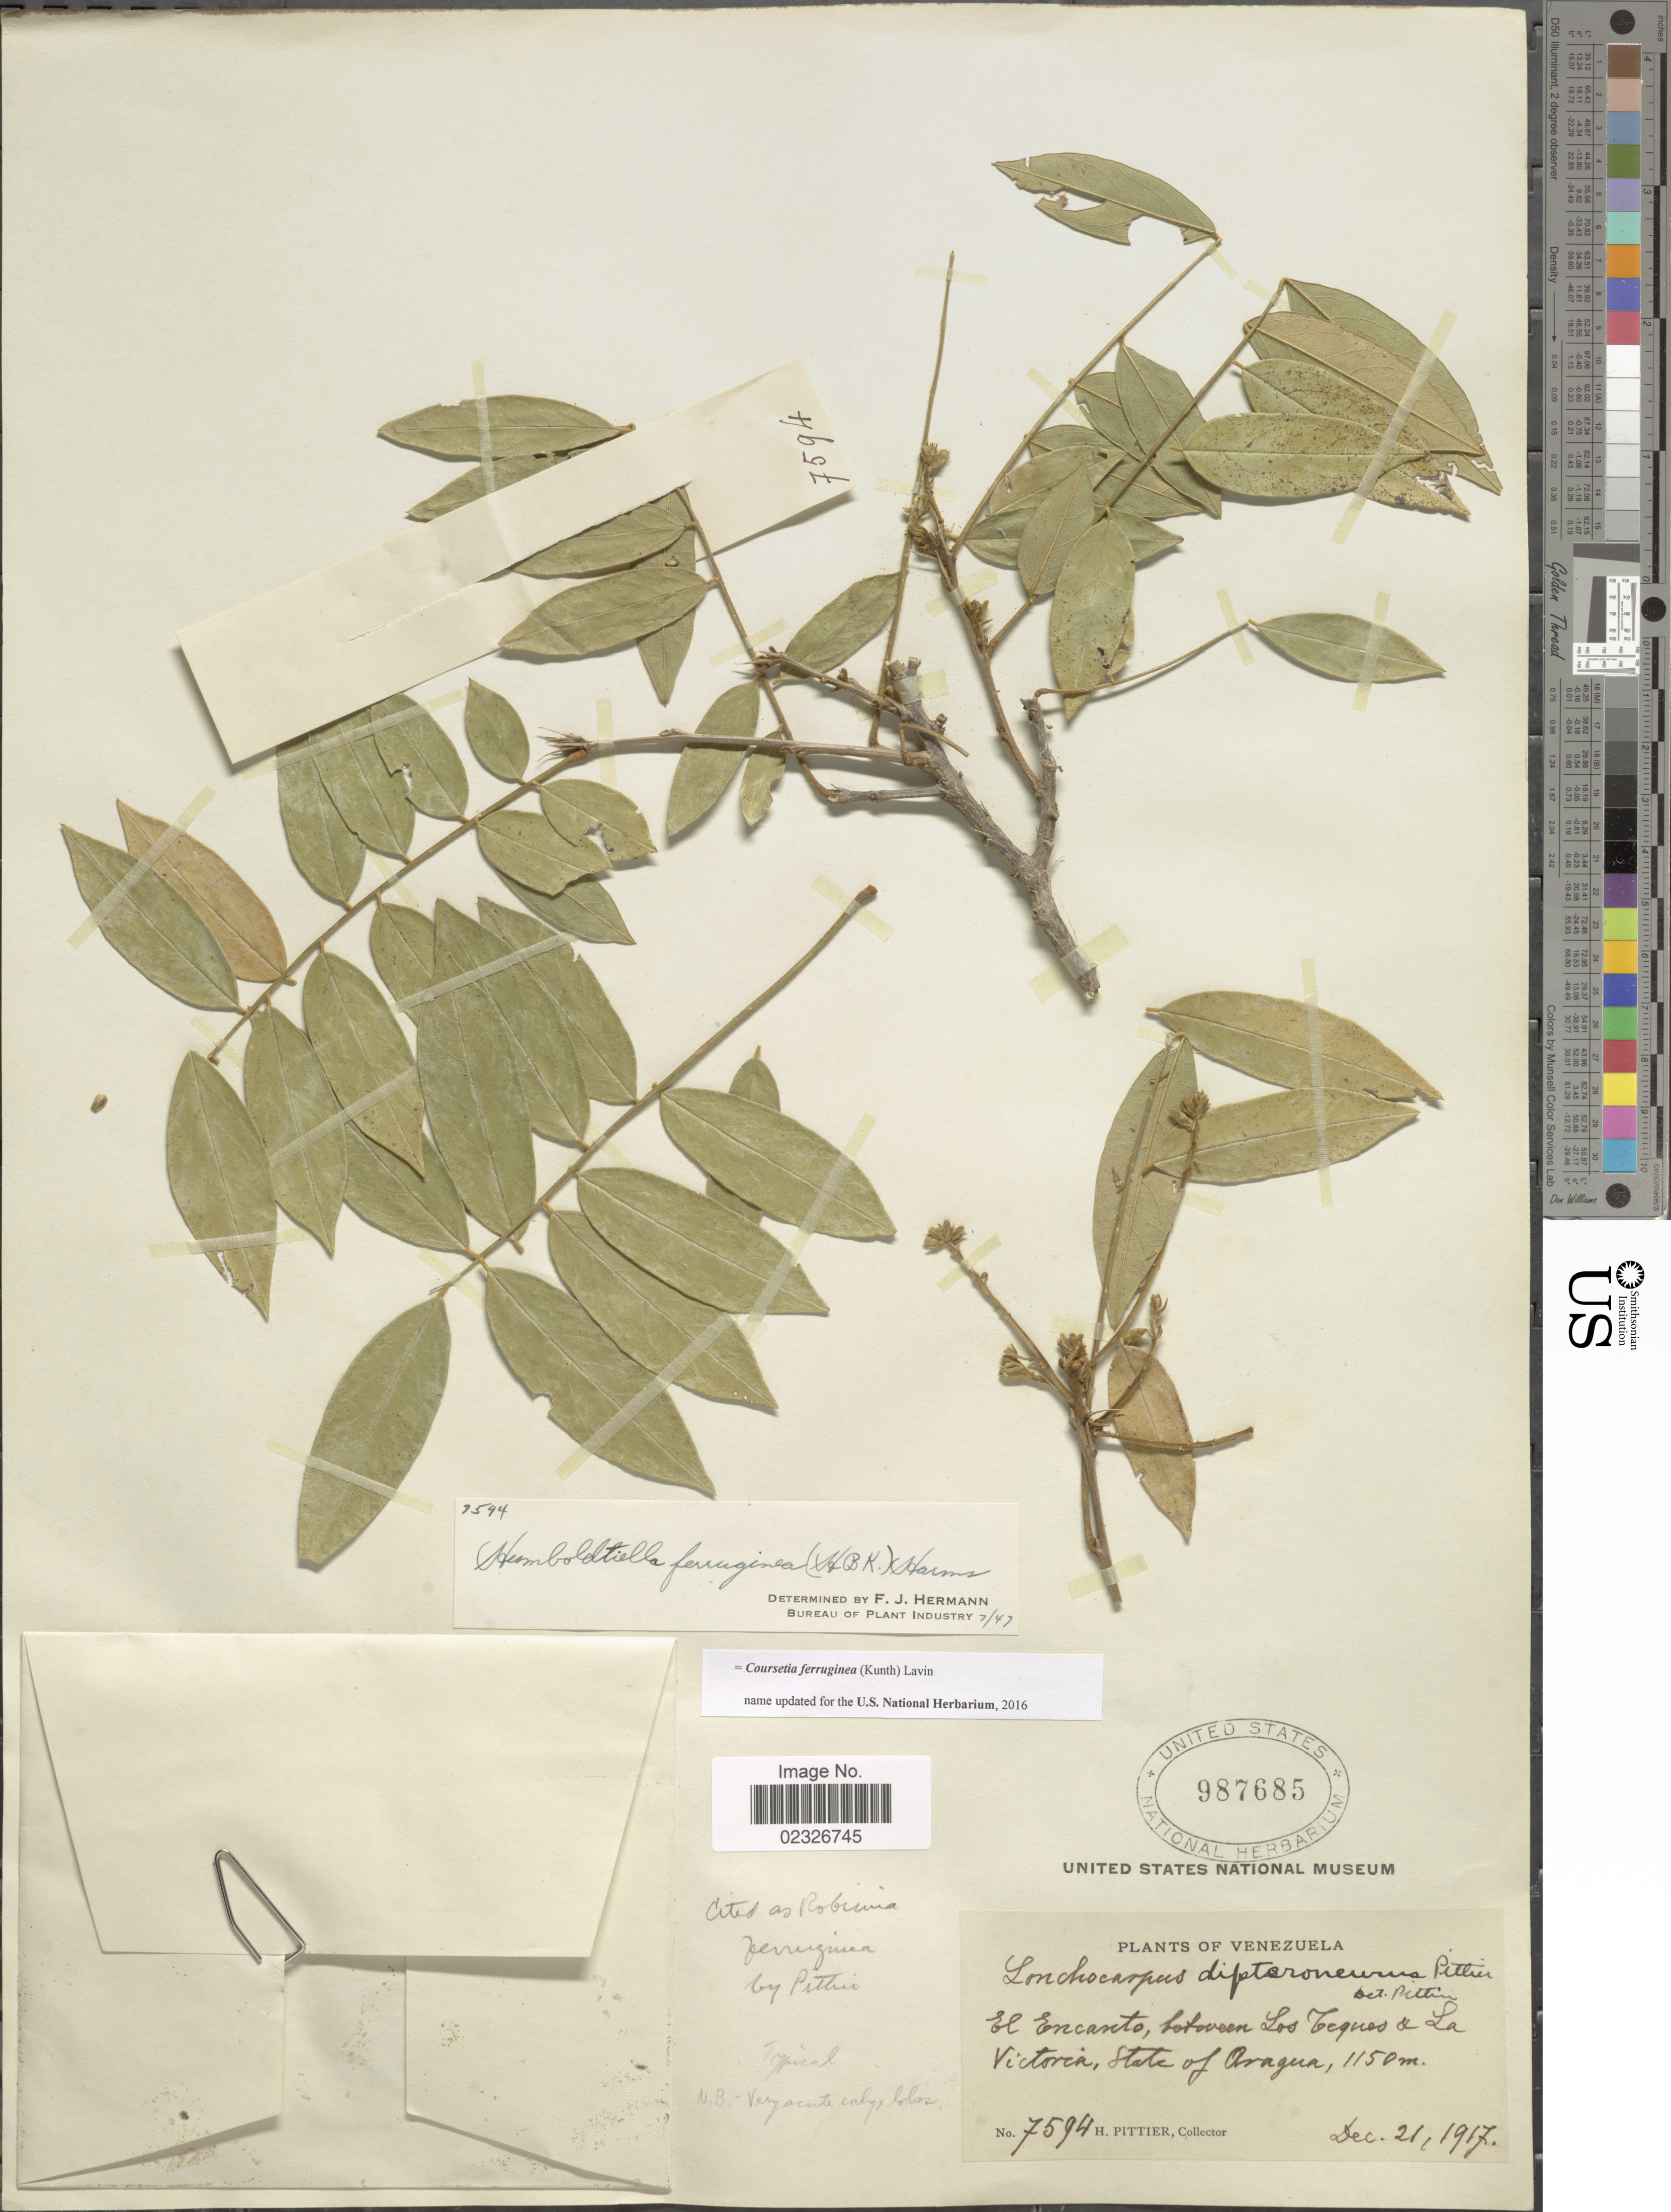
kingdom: Plantae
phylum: Tracheophyta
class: Magnoliopsida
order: Fabales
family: Fabaceae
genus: Coursetia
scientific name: Coursetia ferruginea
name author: (Kunth) Lavin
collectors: H. F. Pittier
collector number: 7594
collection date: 1917-12-21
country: Venezuela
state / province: Aragua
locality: El Encanto, between Los Teques & La Victoria, State of Aragua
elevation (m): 1150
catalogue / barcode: US 987685